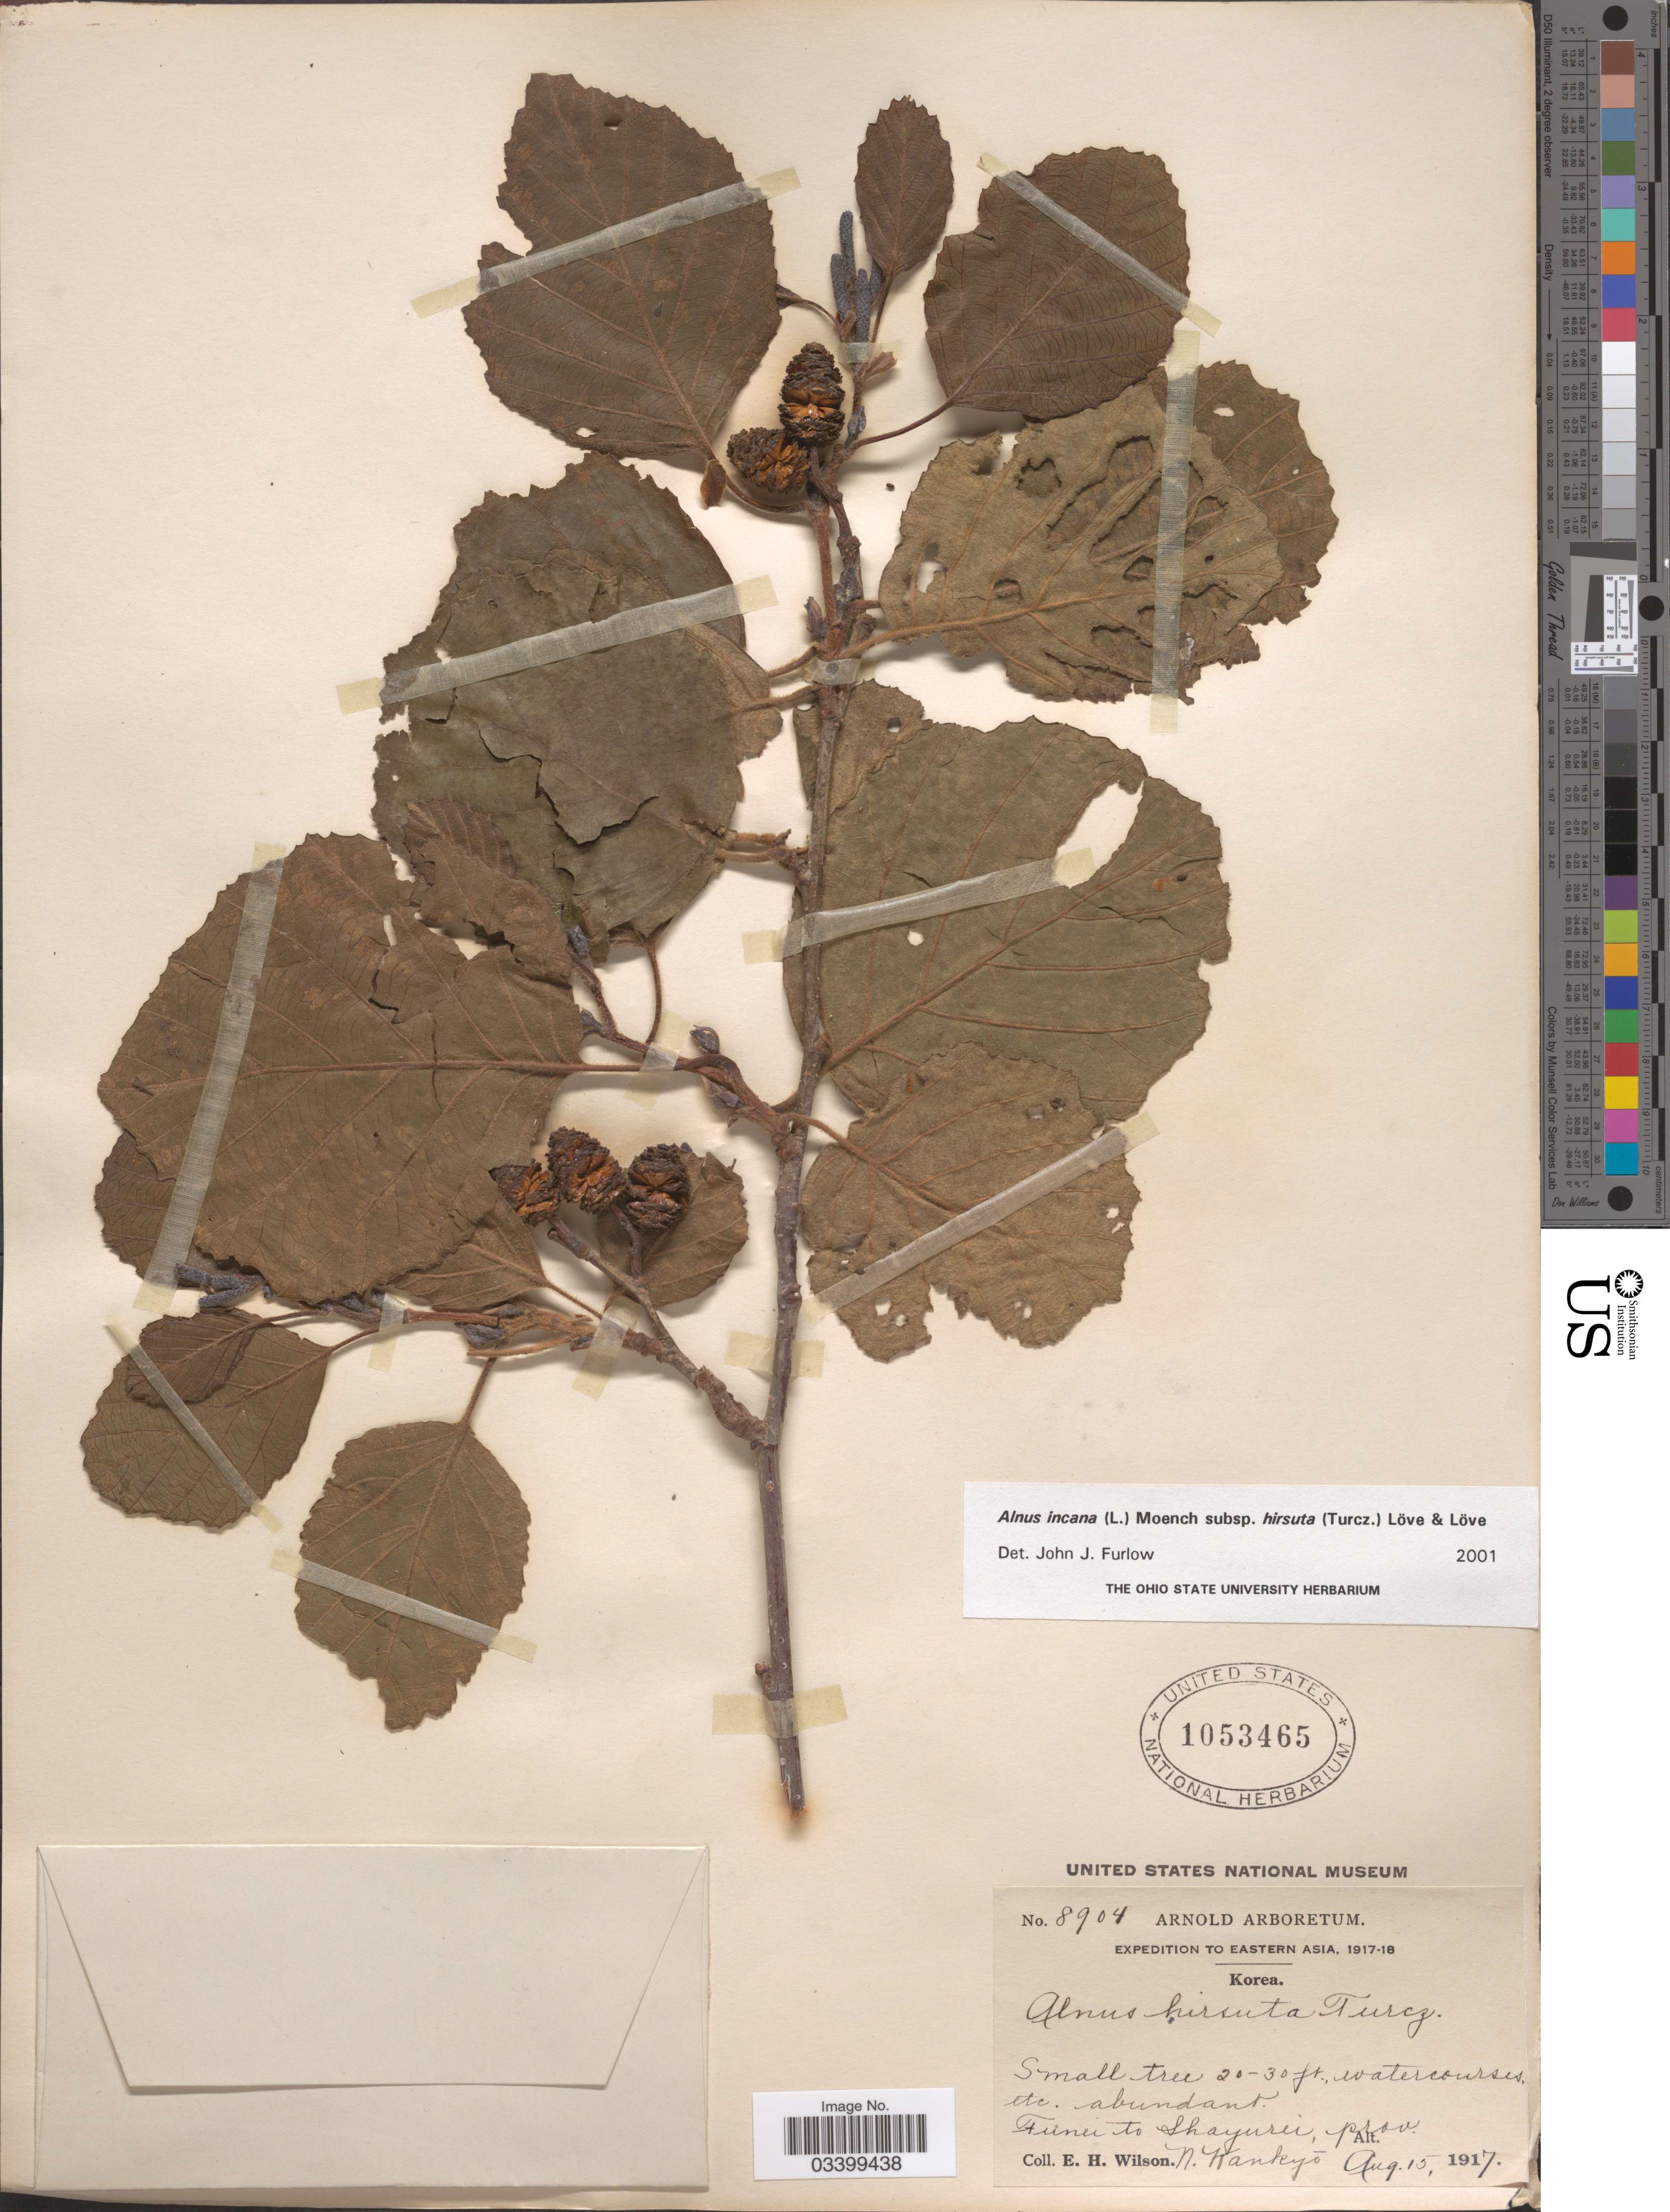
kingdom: Plantae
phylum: Tracheophyta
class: Magnoliopsida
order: Fagales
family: Betulaceae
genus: Alnus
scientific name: Alnus incana subsp. hirsuta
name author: (Spach) Á. Löve & D. Löve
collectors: E. Wilson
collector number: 8904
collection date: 1917-08-15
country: North Korea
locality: Funei to Shayurei, prov. N. Kankyō.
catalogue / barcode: US 1053465